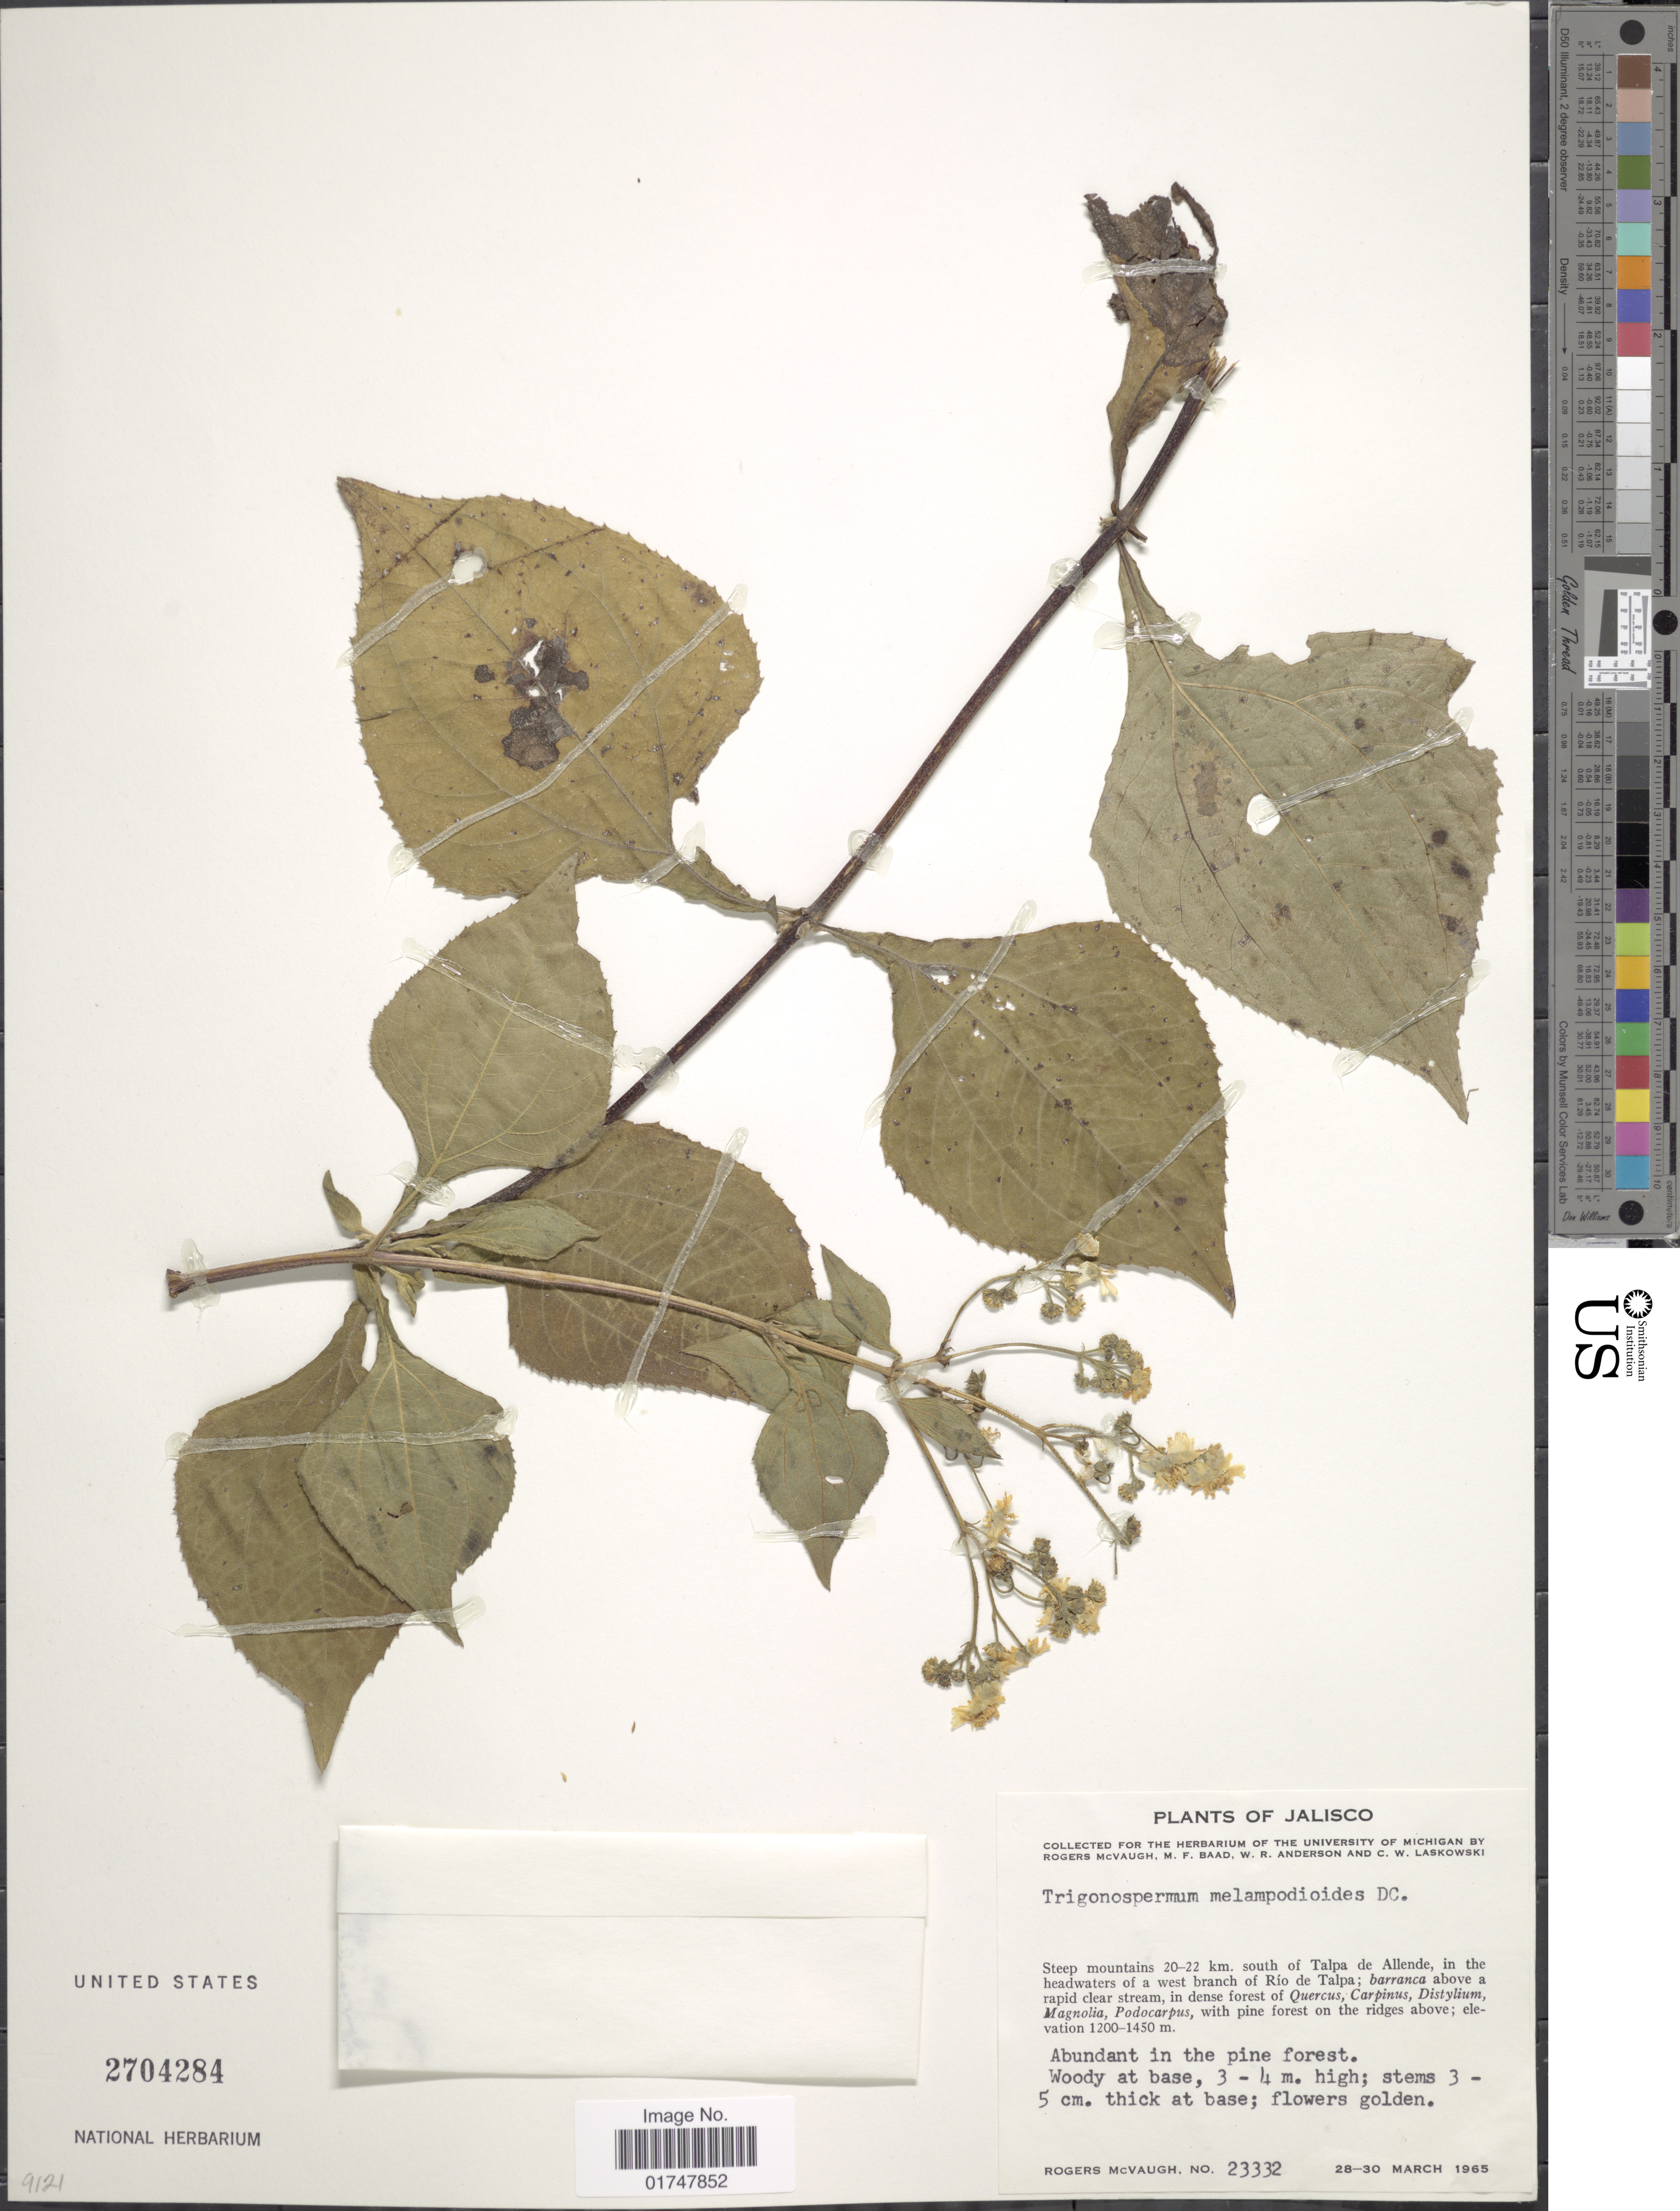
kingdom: Plantae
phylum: Tracheophyta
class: Magnoliopsida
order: Asterales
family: Asteraceae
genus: Trigonospermum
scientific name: Trigonospermum melampodioides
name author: DC.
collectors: R. McVaugh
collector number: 23332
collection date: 1965-03-28/1965-03-30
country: Mexico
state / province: Jalisco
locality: Steep mountains 20-22 km. south of Talpa de Allende, in the headwaters of a west branch of Río de Ralpa; barranca above a rapid clear stream, in dense forest, with pine forest on the ridges above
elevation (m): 1200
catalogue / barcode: US 2704284